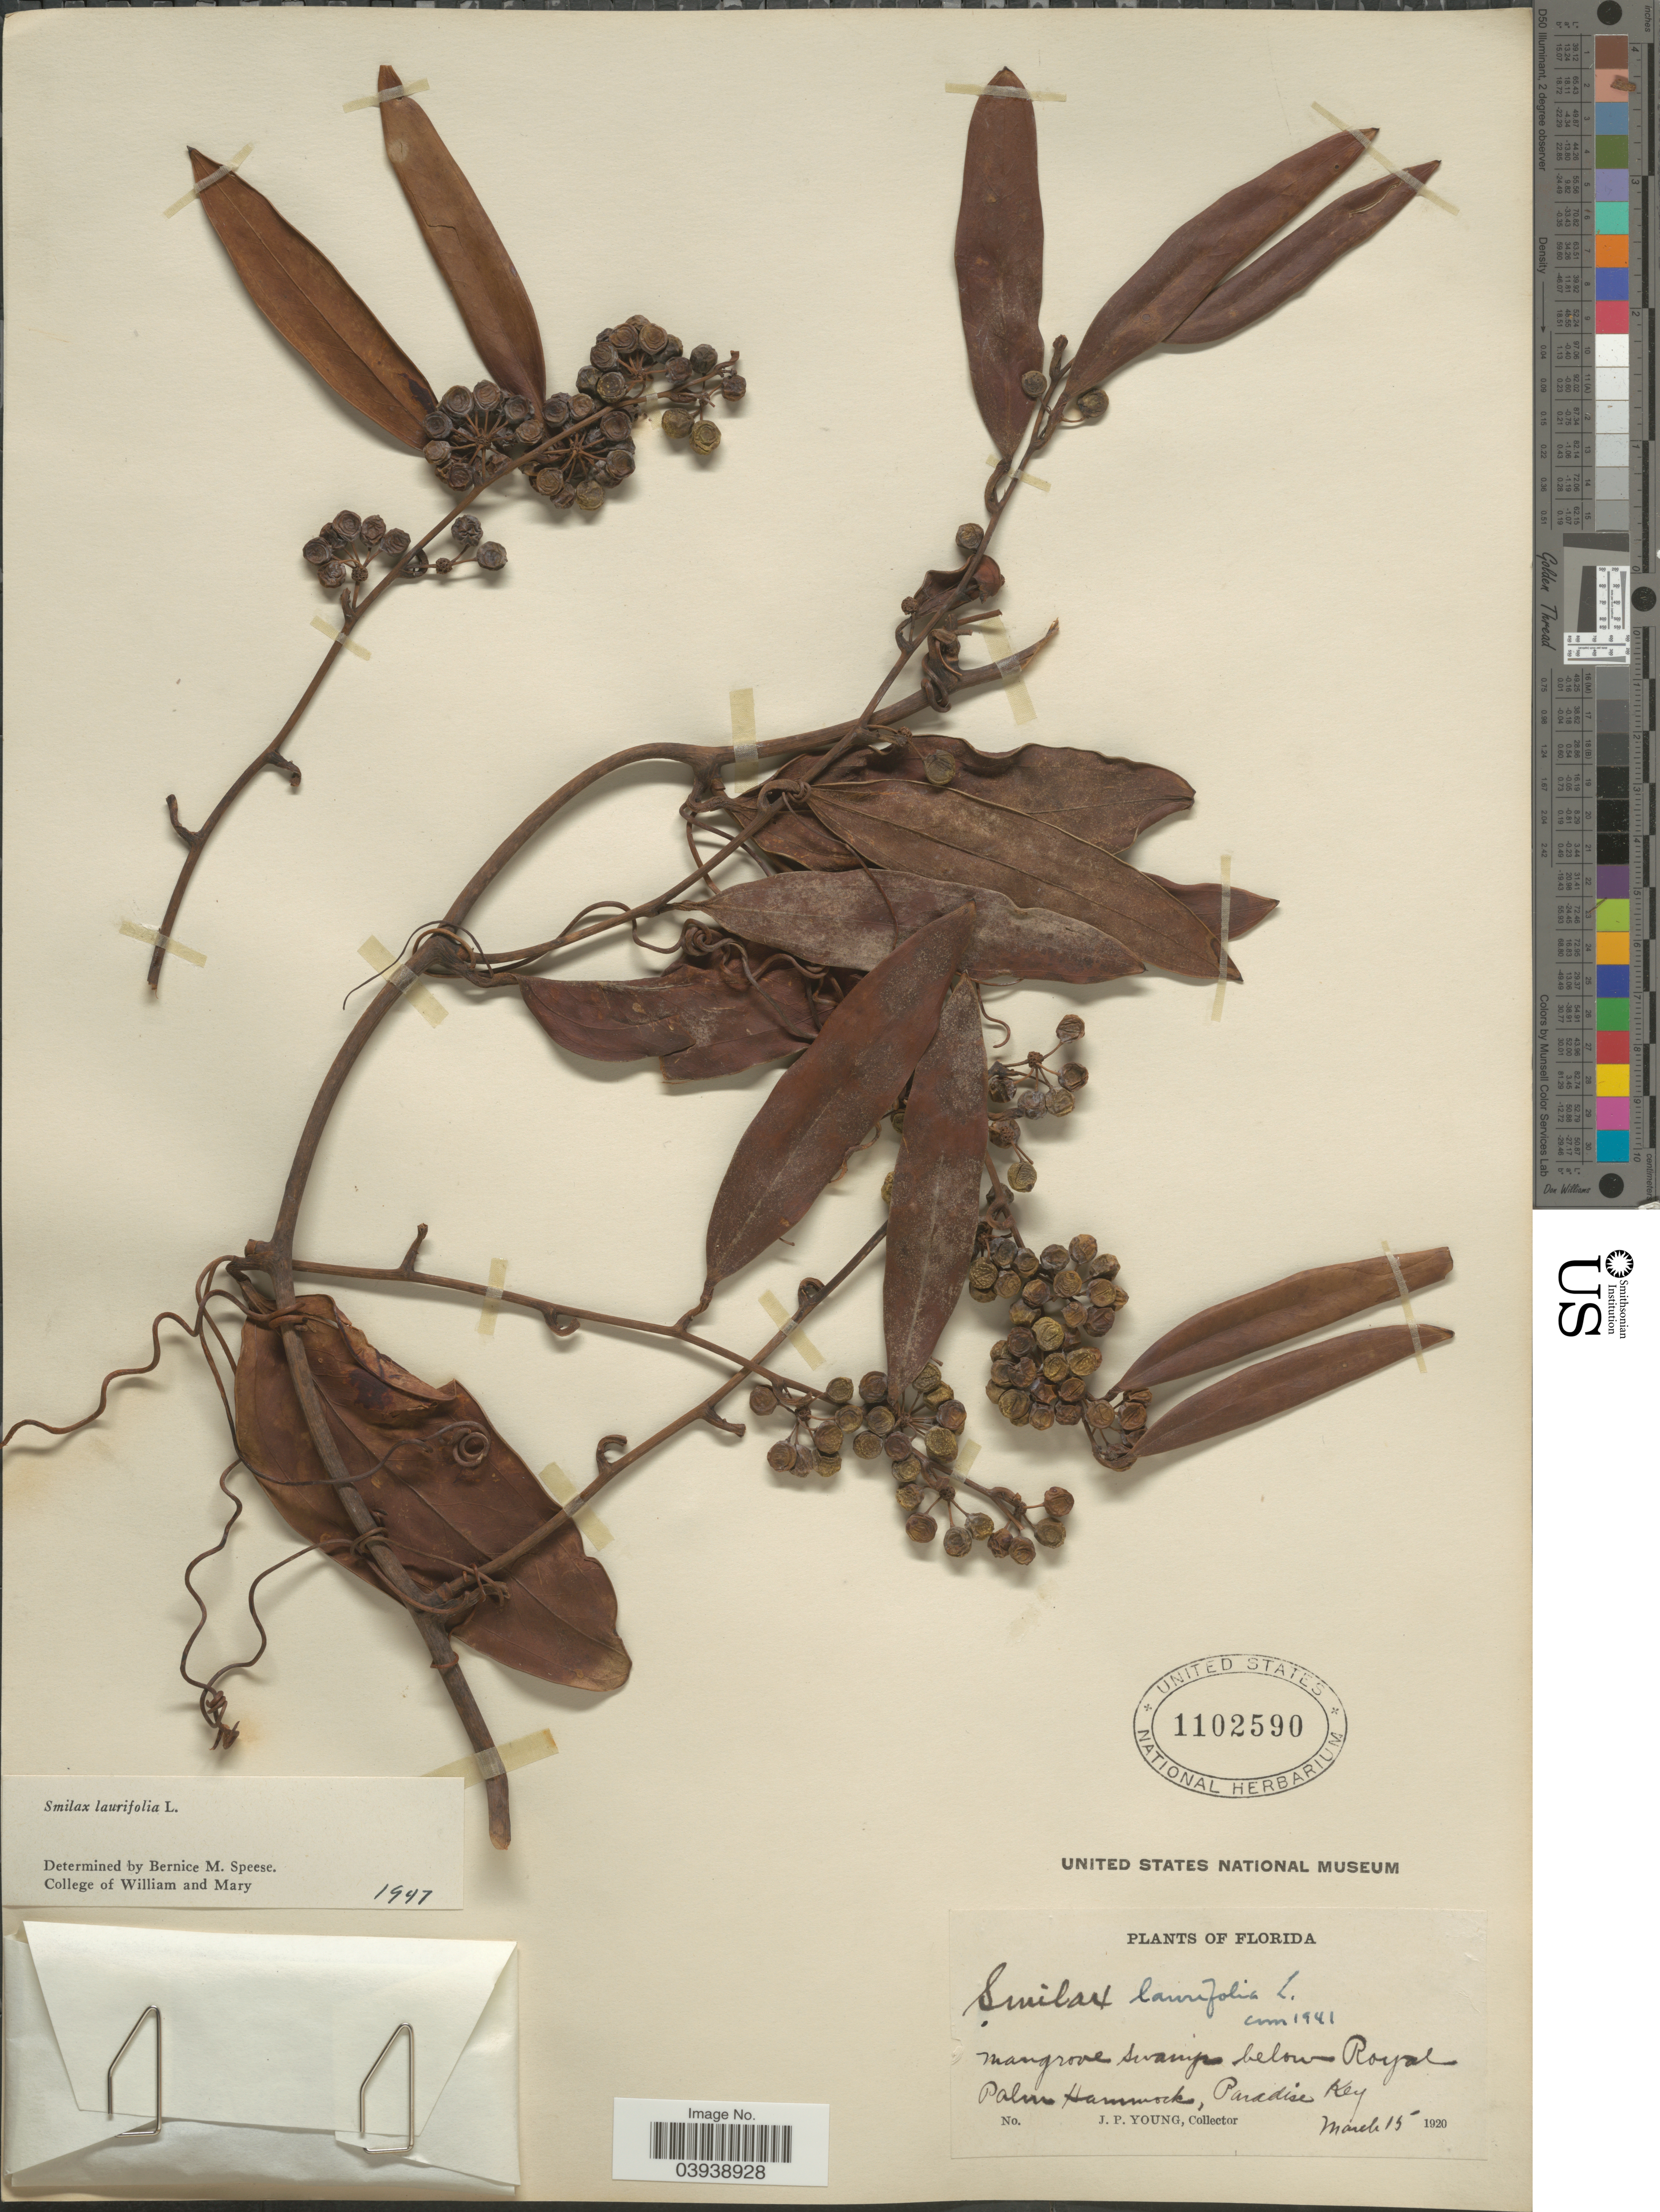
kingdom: Plantae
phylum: Tracheophyta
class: Liliopsida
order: Liliales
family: Smilacaceae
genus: Smilax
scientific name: Smilax laurifolia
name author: L.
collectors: J. P. Young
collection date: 1920-03-15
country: United States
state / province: Florida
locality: Mangrove swamps below Royal Palm Hammock, Paradise Key.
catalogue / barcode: US 1102590